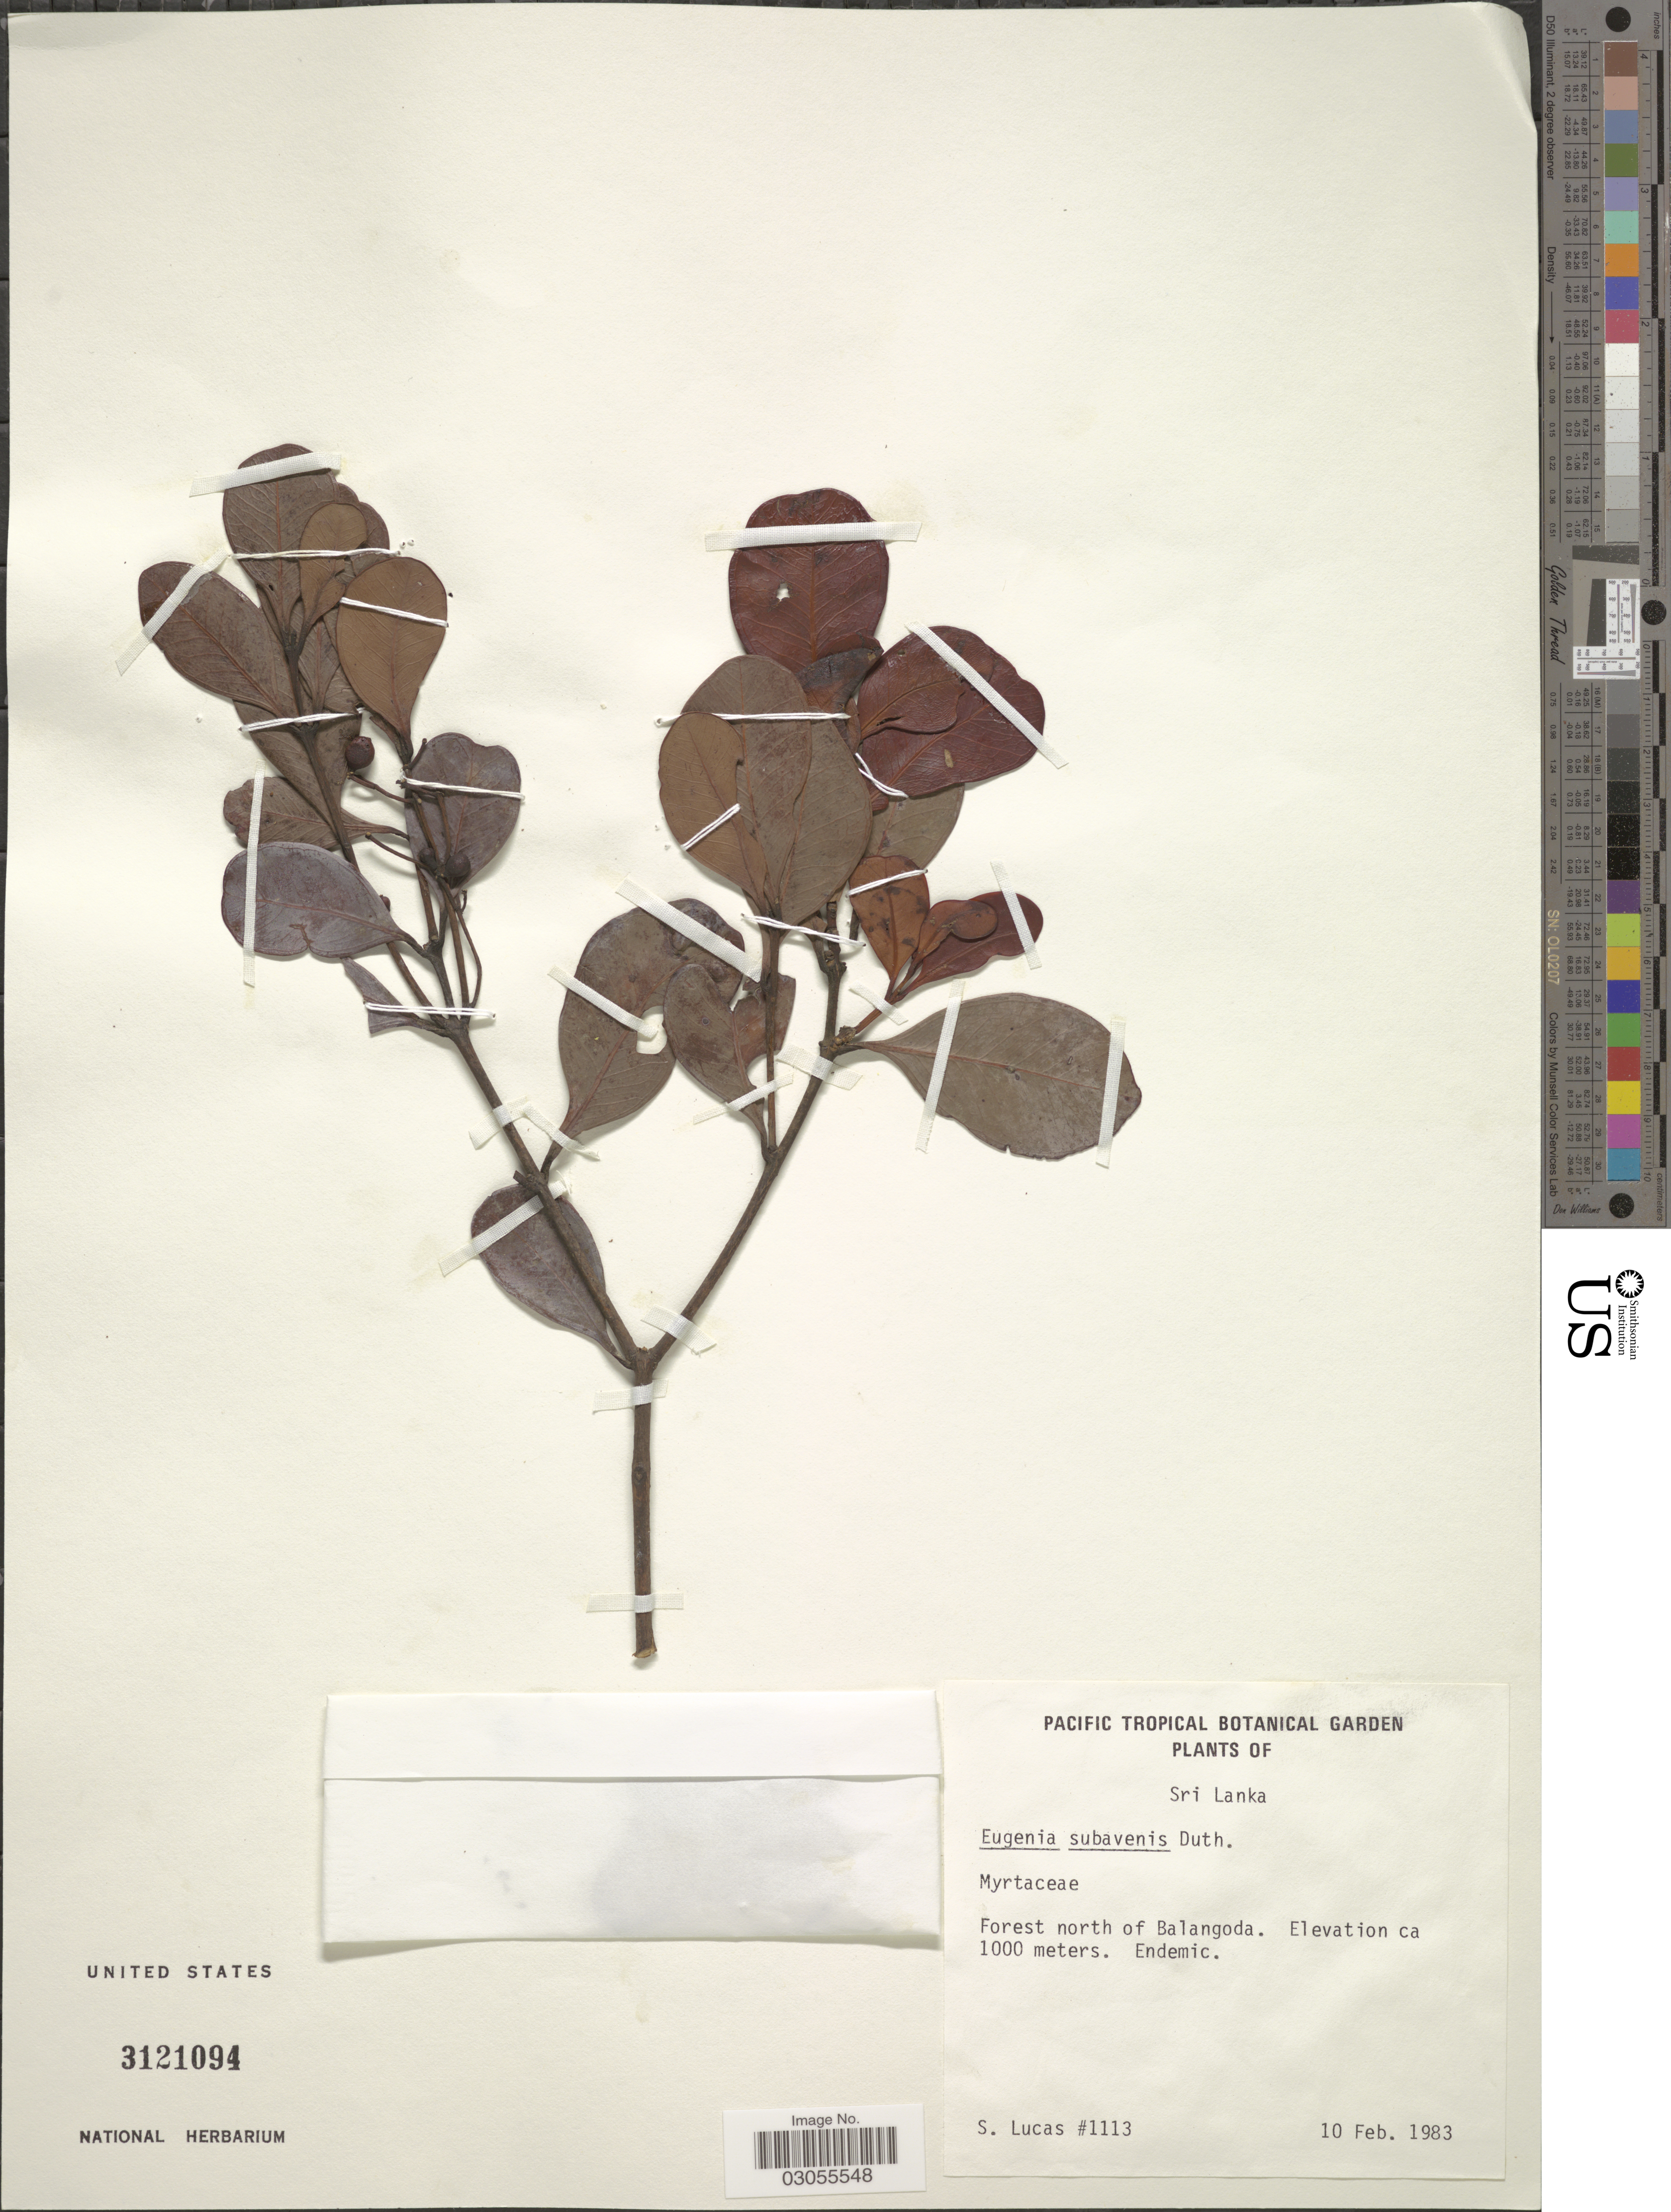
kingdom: Plantae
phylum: Tracheophyta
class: Magnoliopsida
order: Myrtales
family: Myrtaceae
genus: Syzygium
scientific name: Syzygium umbrosum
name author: Thwaites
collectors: S. Lucas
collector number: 1113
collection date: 1983-02-10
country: Sri Lanka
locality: Forest north of Balangoda.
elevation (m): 1000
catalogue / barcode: US 3121094